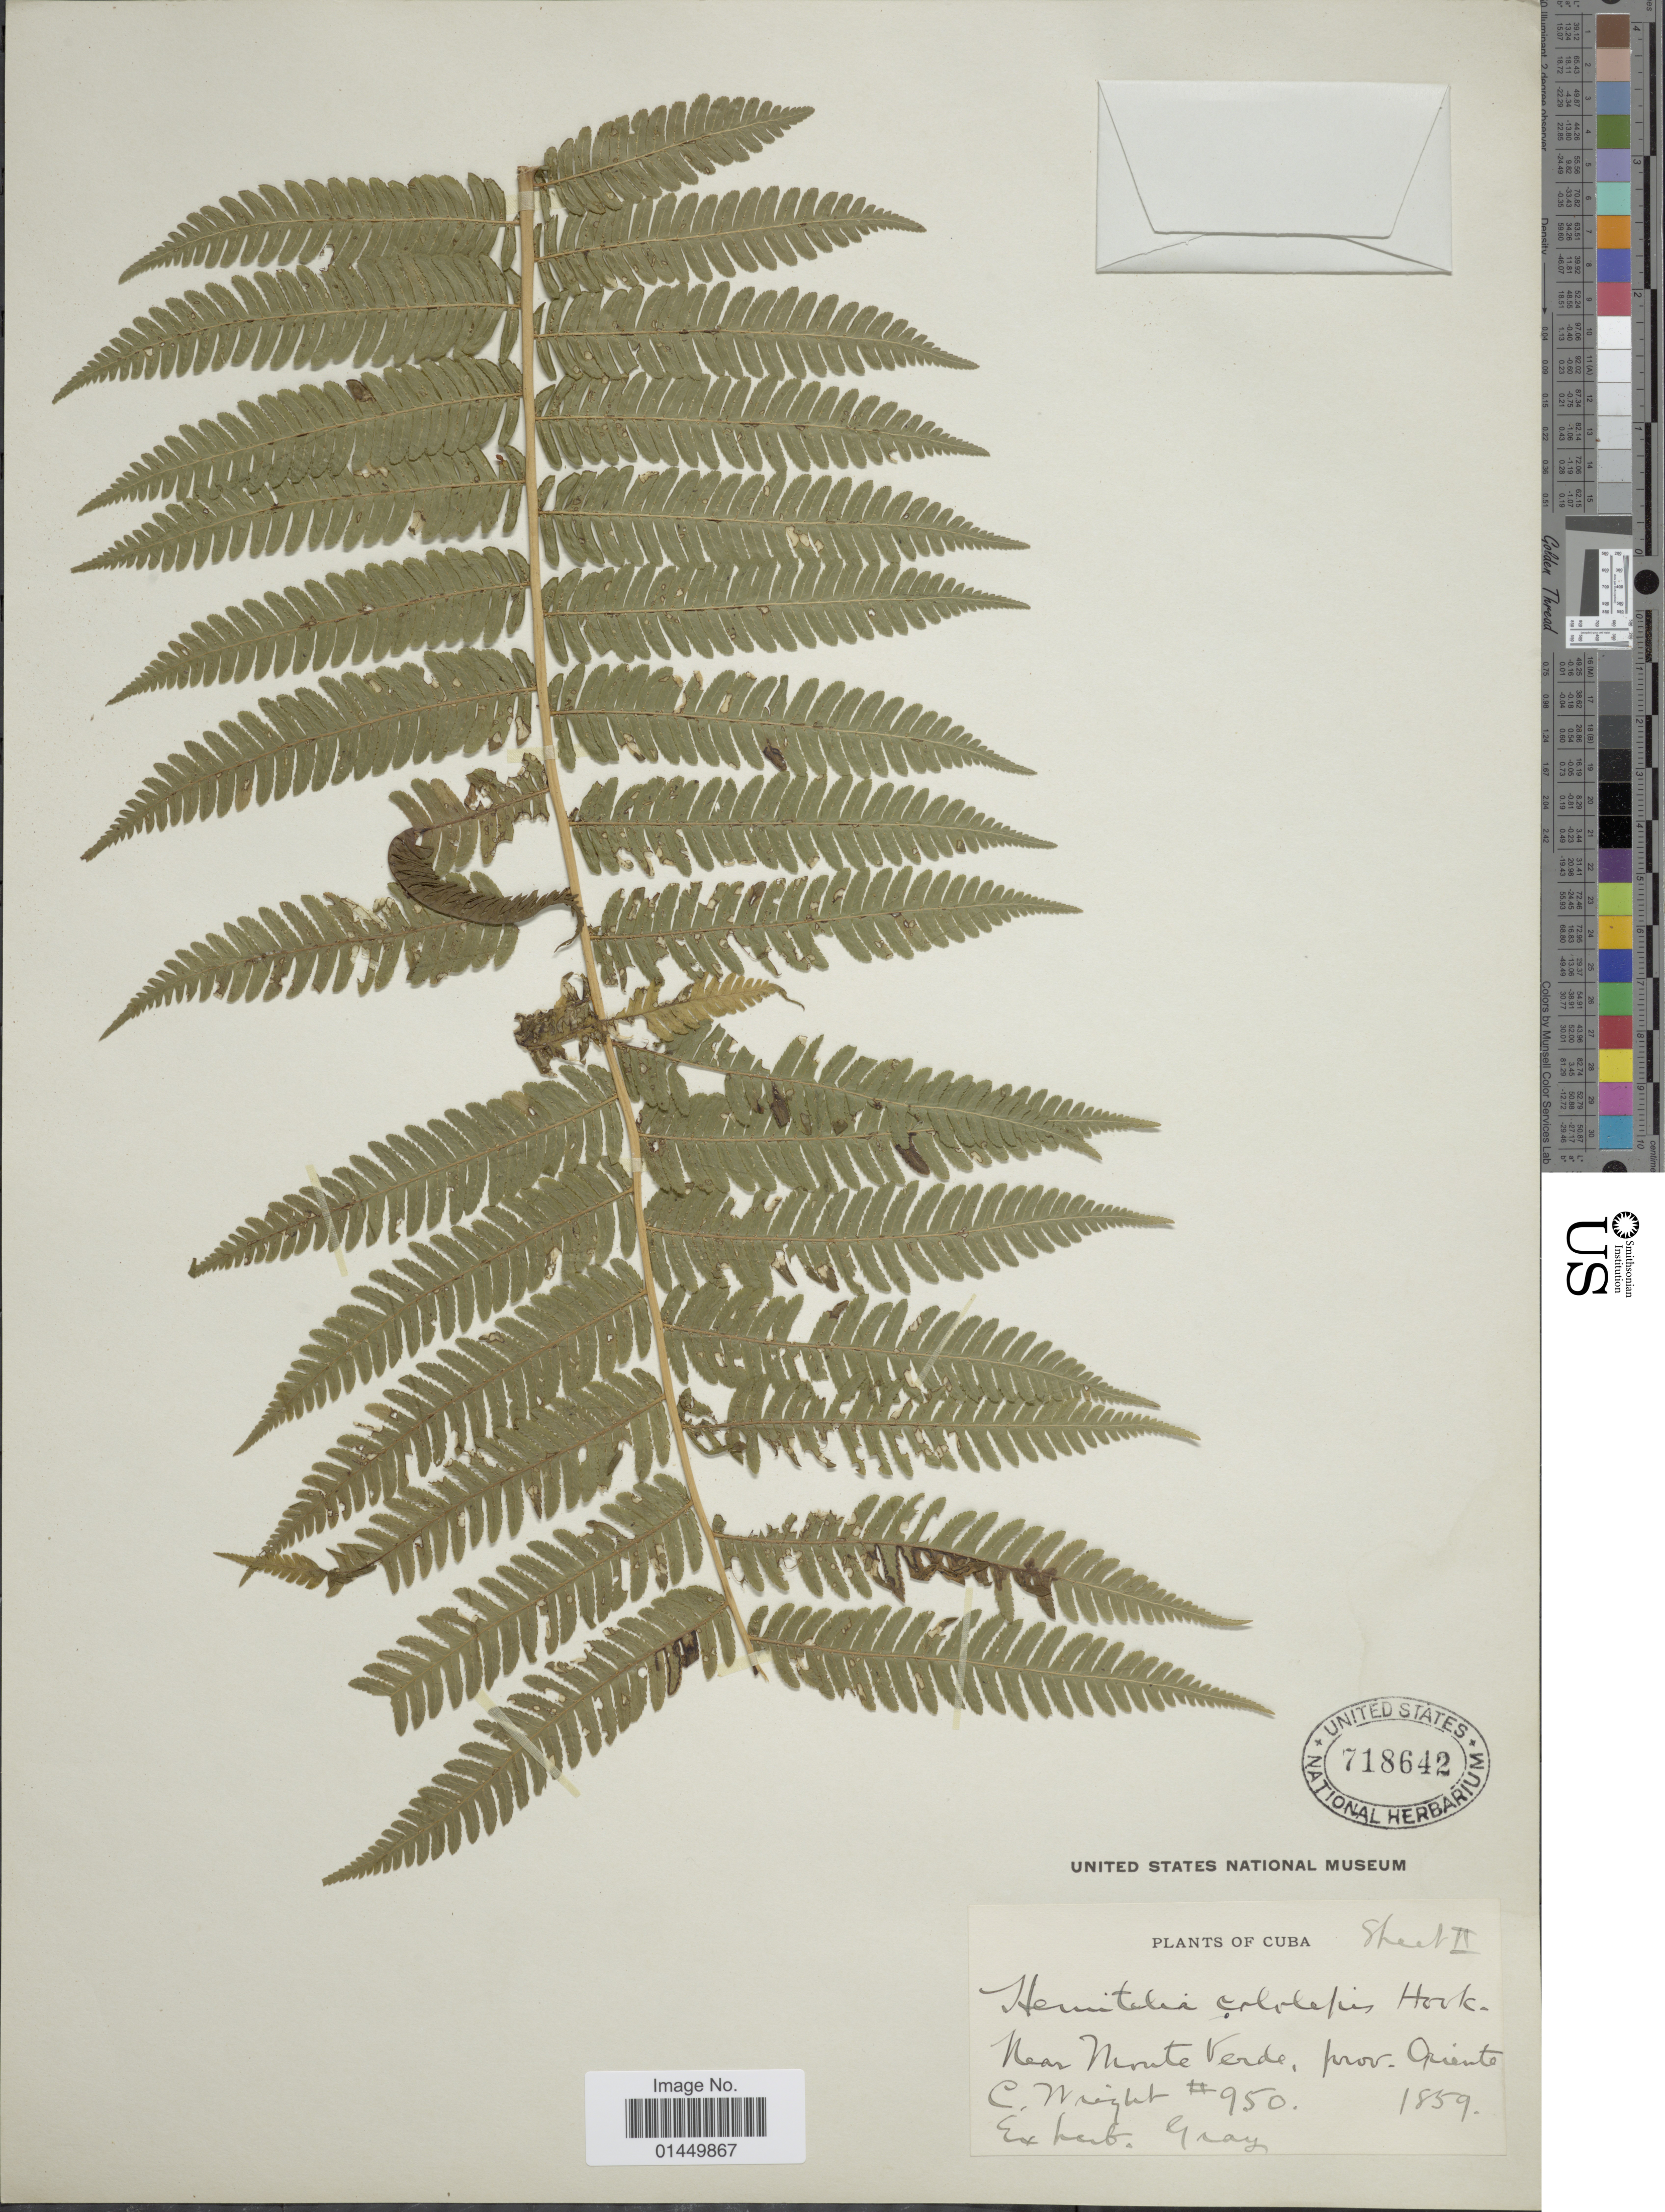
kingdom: Plantae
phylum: Tracheophyta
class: Polypodiopsida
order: Cyatheales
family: Cyatheaceae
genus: Cyathea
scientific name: Cyathea arborea x Trichipteris sp.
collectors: C. Wright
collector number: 950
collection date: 1859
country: Cuba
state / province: Oriente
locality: Near Monte Verde, Prov. Oriente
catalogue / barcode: US 718642